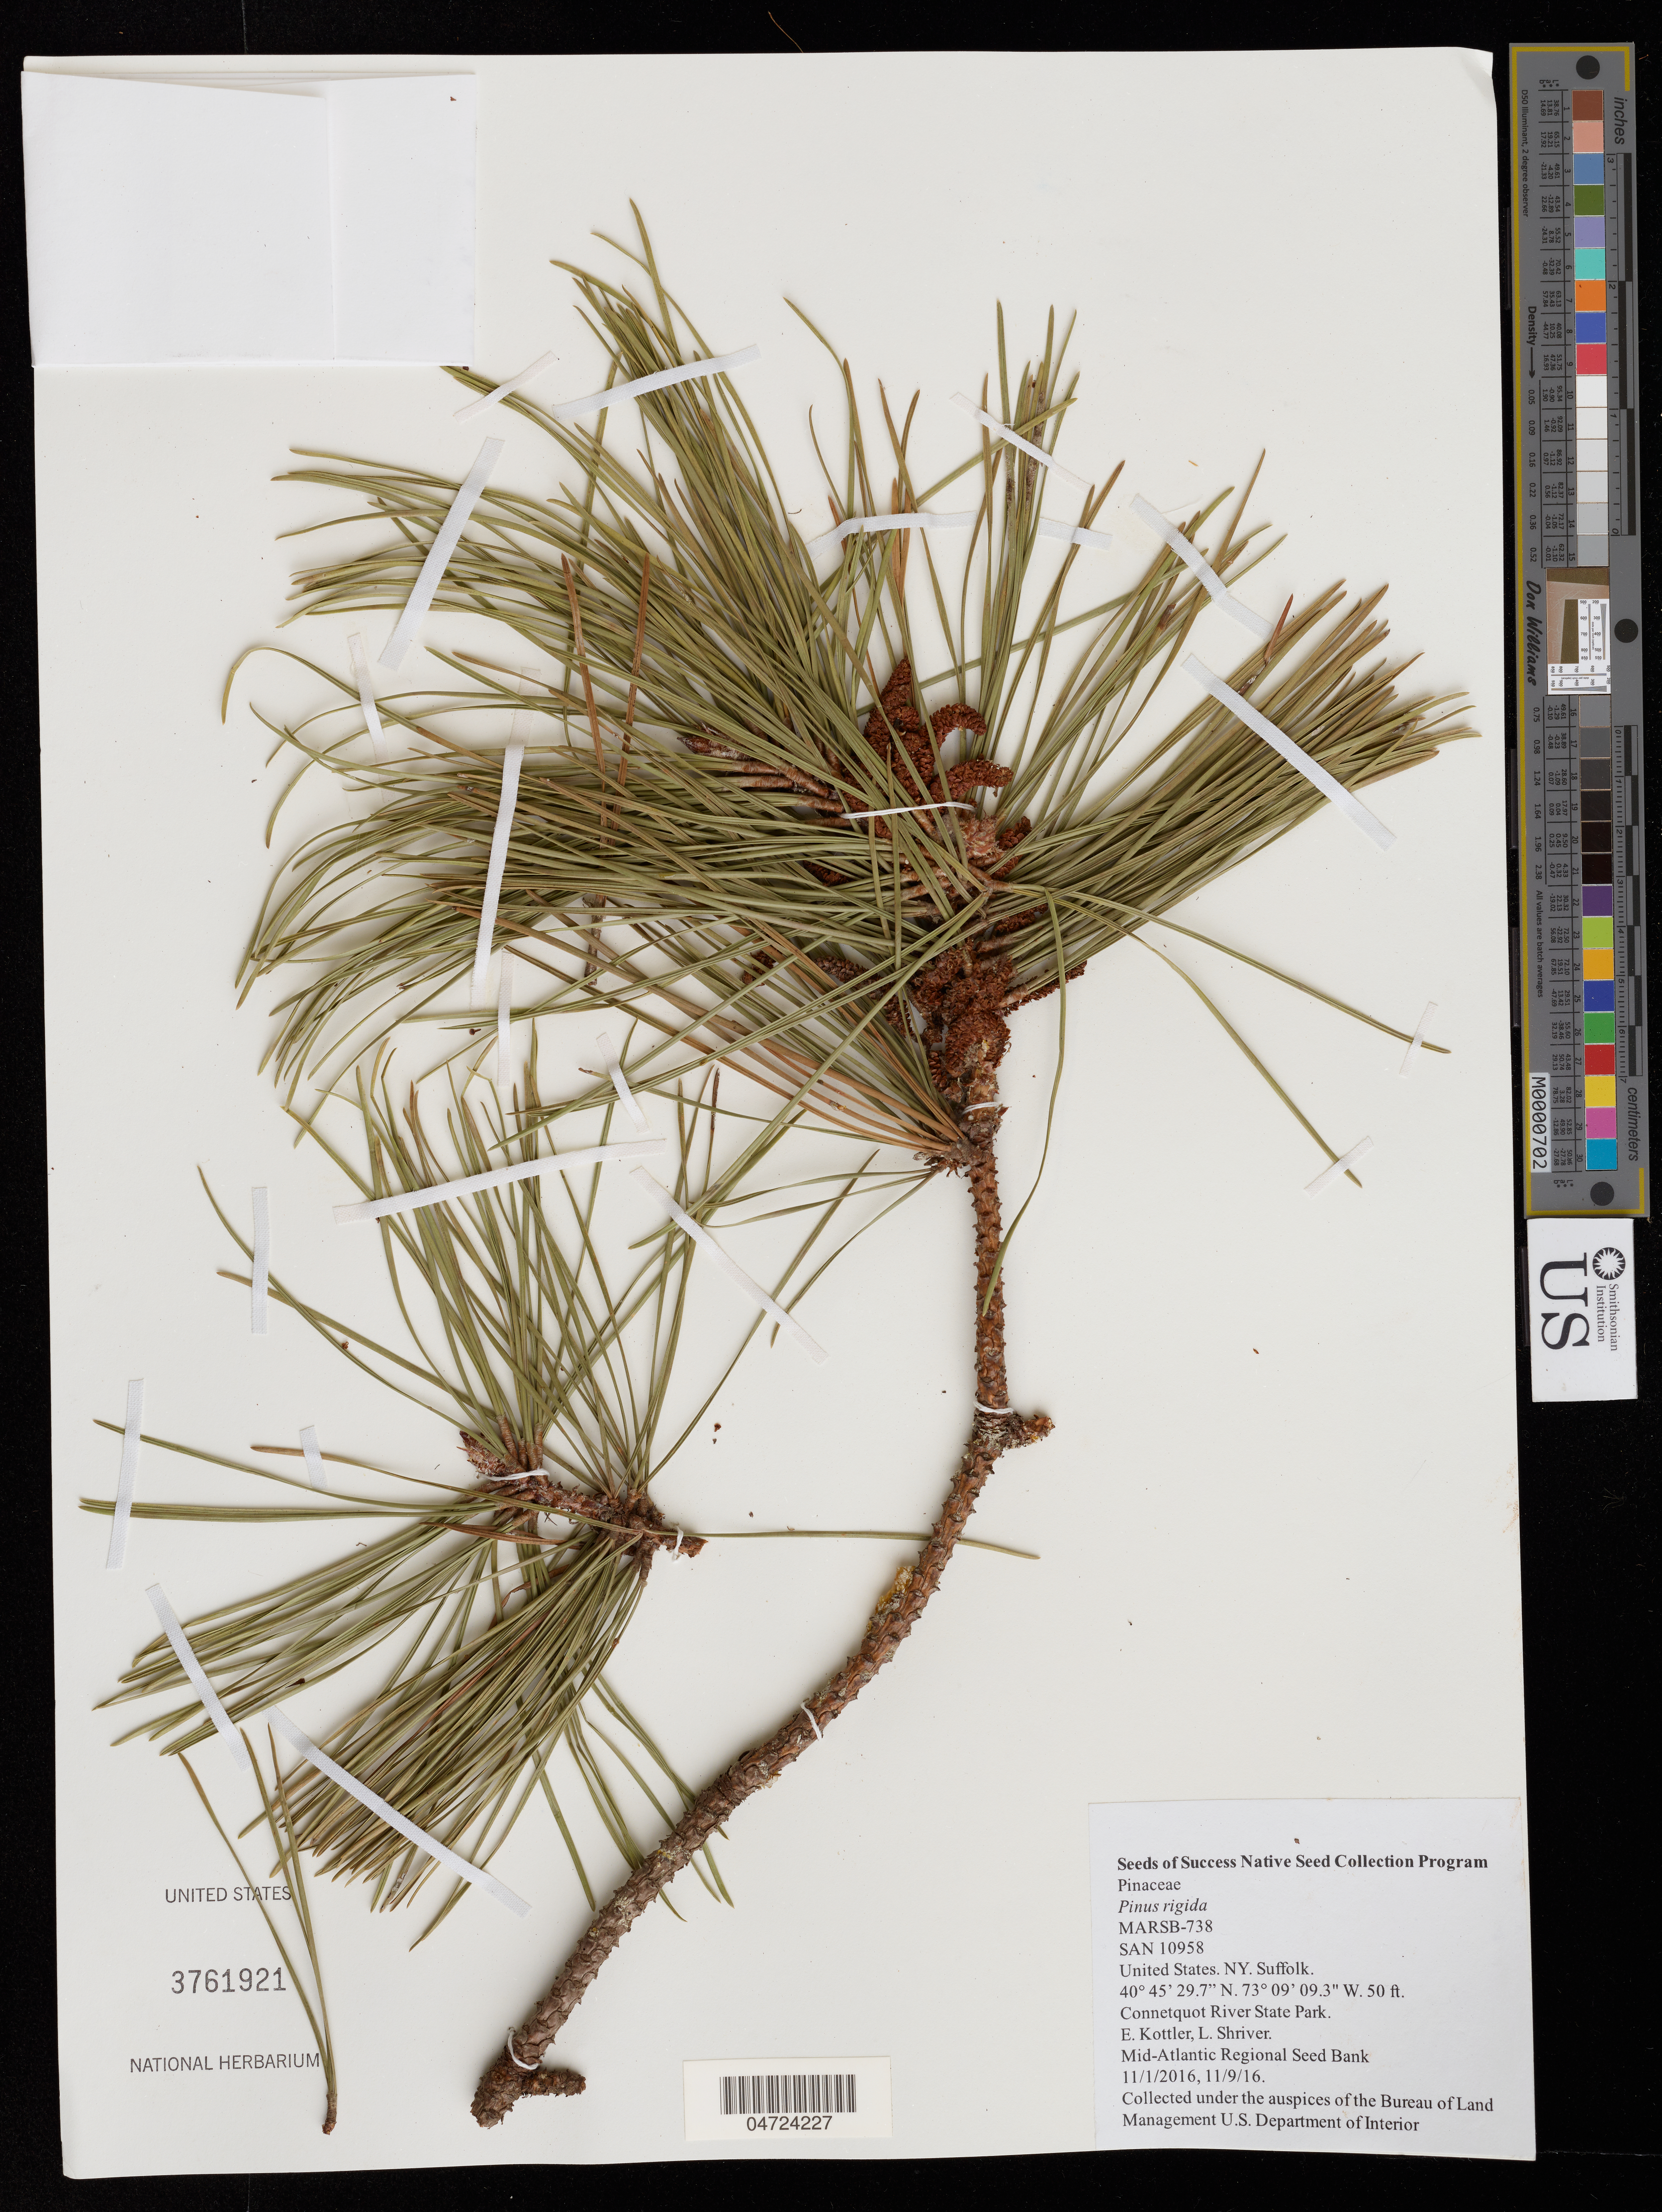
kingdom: Plantae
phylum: Tracheophyta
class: Pinopsida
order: Pinales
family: Pinaceae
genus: Pinus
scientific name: Pinus rigida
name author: Mill.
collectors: E. Kottler & L. Shriver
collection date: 2016-11-01/2016-11-09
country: United States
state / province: New York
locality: NY. Suffolk. Connetquot River State Park. Mid-Atlantic Regional Seed Bank.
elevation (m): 15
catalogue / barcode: US 3761921